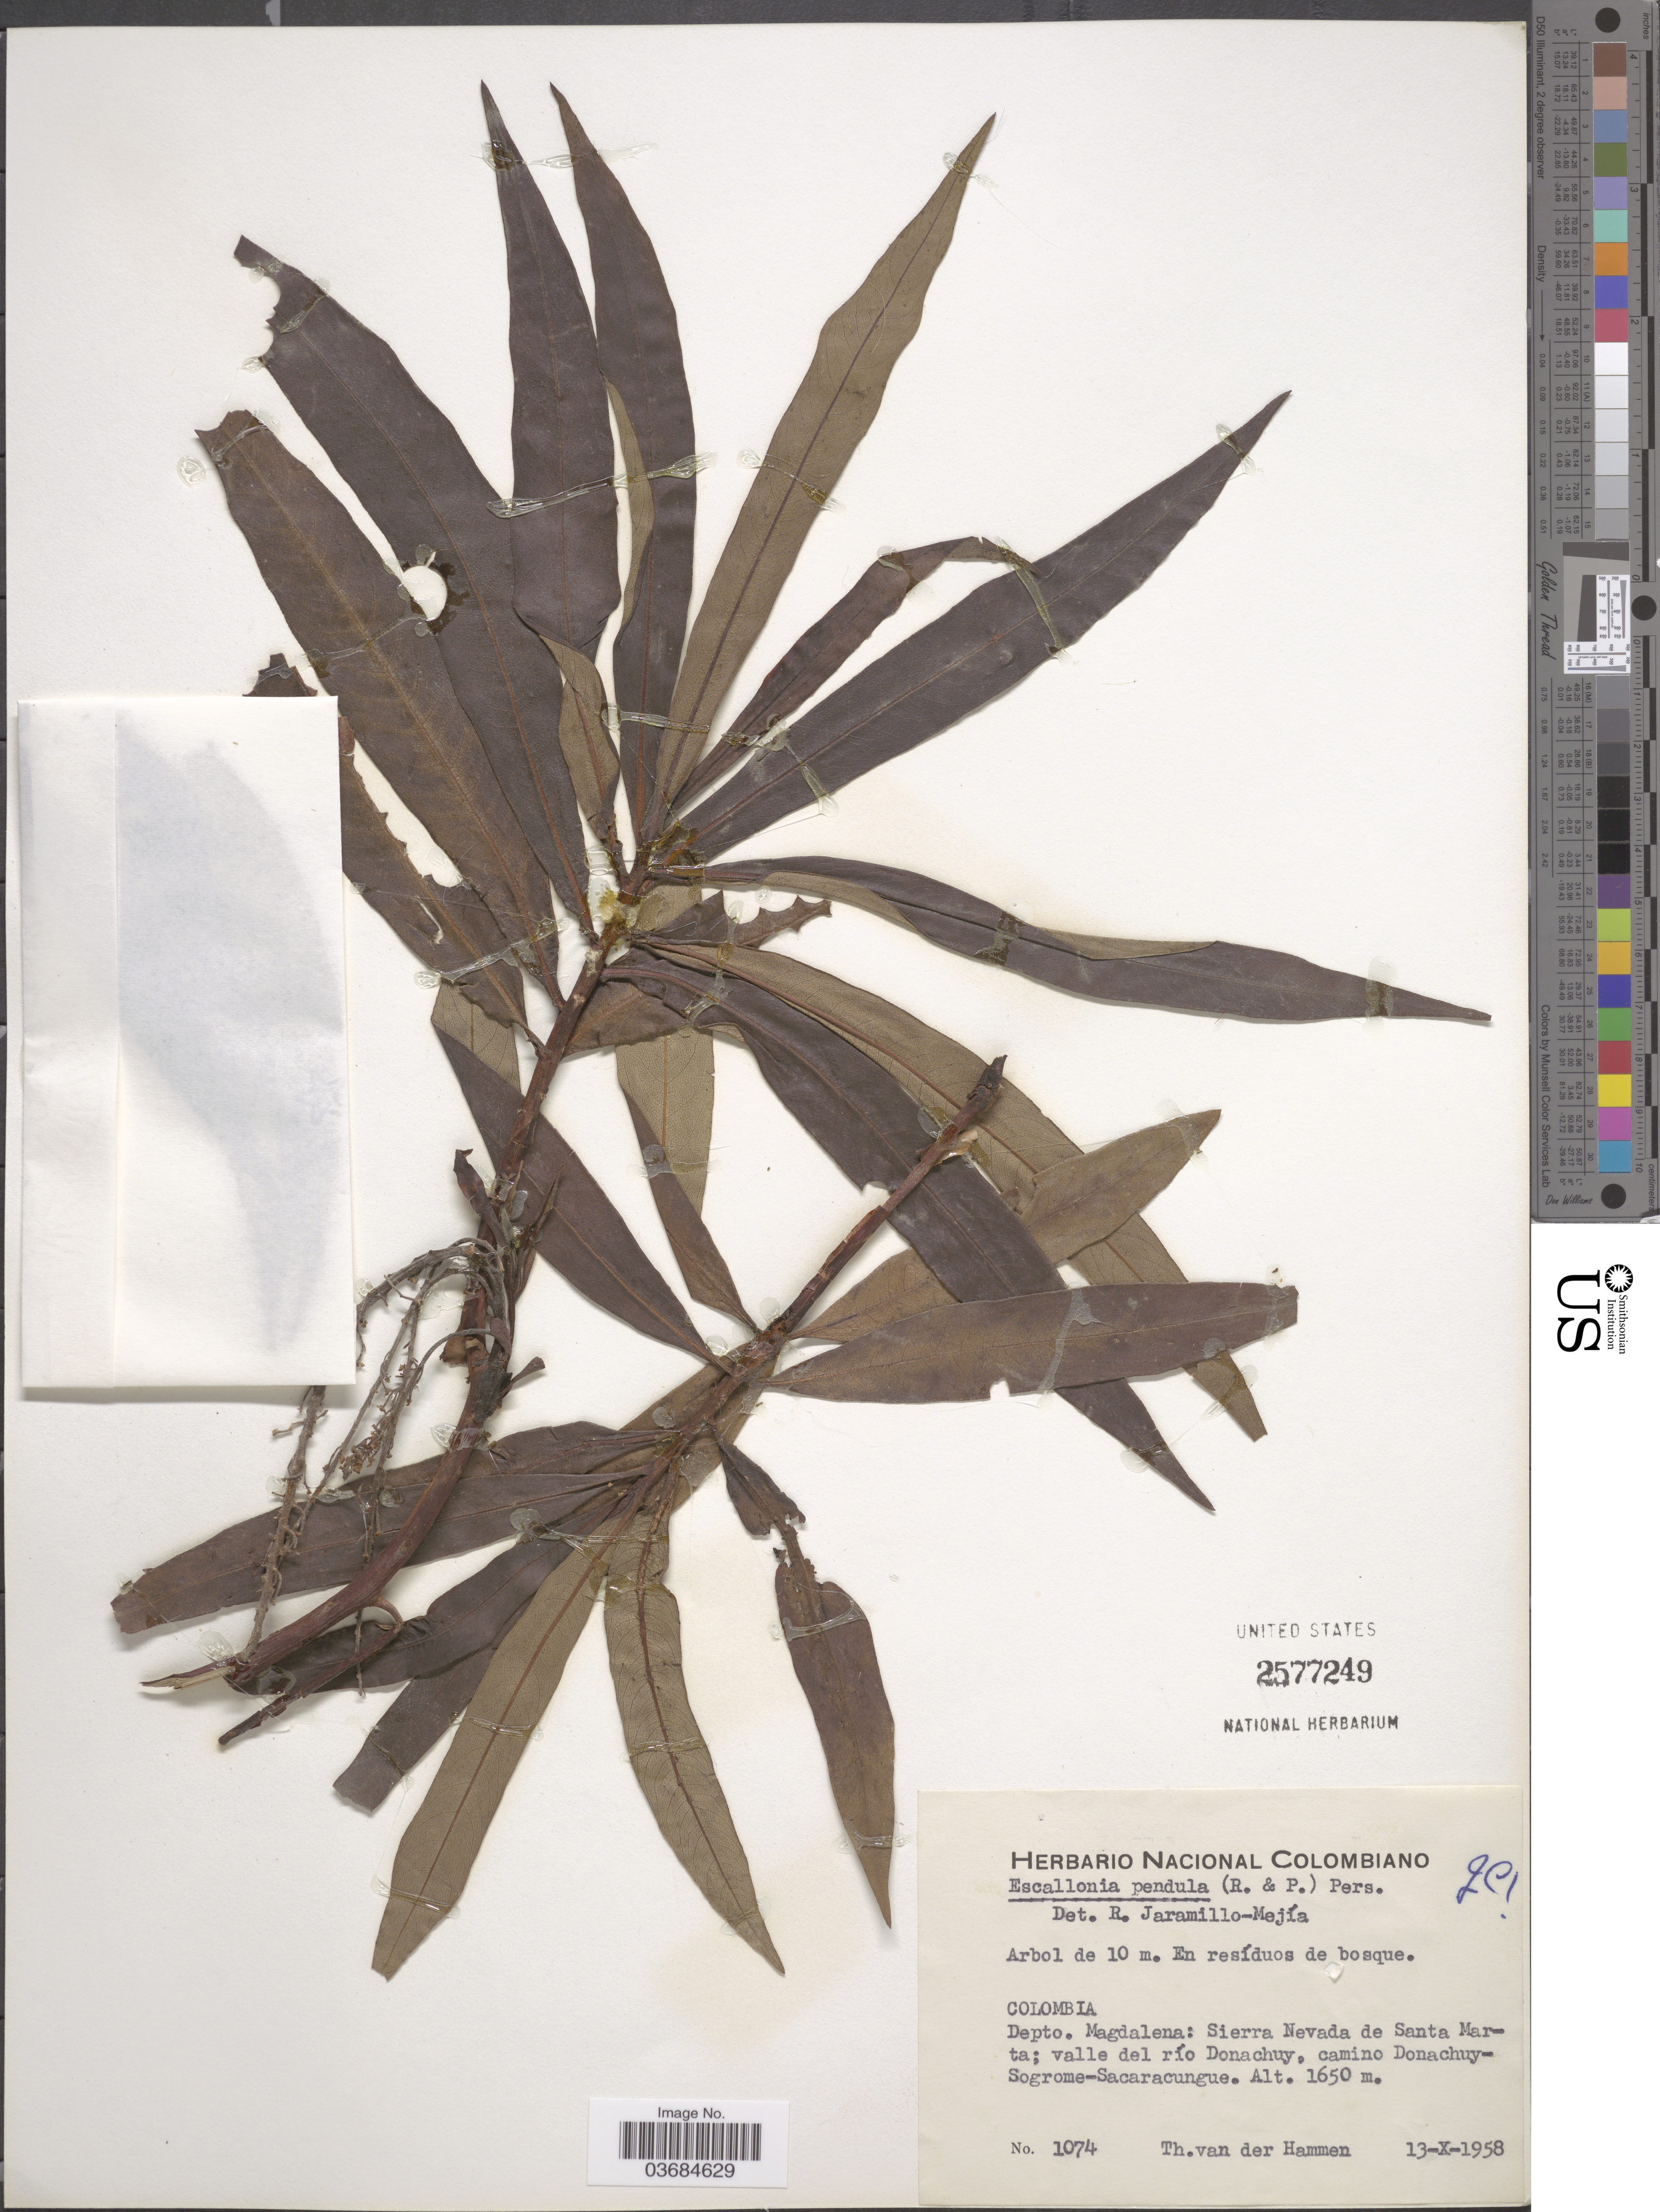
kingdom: Plantae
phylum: Tracheophyta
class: Magnoliopsida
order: Escalloniales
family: Escalloniaceae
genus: Escallonia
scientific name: Escallonia pendula var. pendula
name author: (Ruiz & Pav.) Pers.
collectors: T. Van der Hammen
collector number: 1074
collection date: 1958-10-13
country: Colombia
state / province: Magdalena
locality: Depto. Magdalena: Sierra Nevada de Santa Marta; valle del río Donachuy, camino Donachuy-Sogrome-Sacaracungue.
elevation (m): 1650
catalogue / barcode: US 2577249